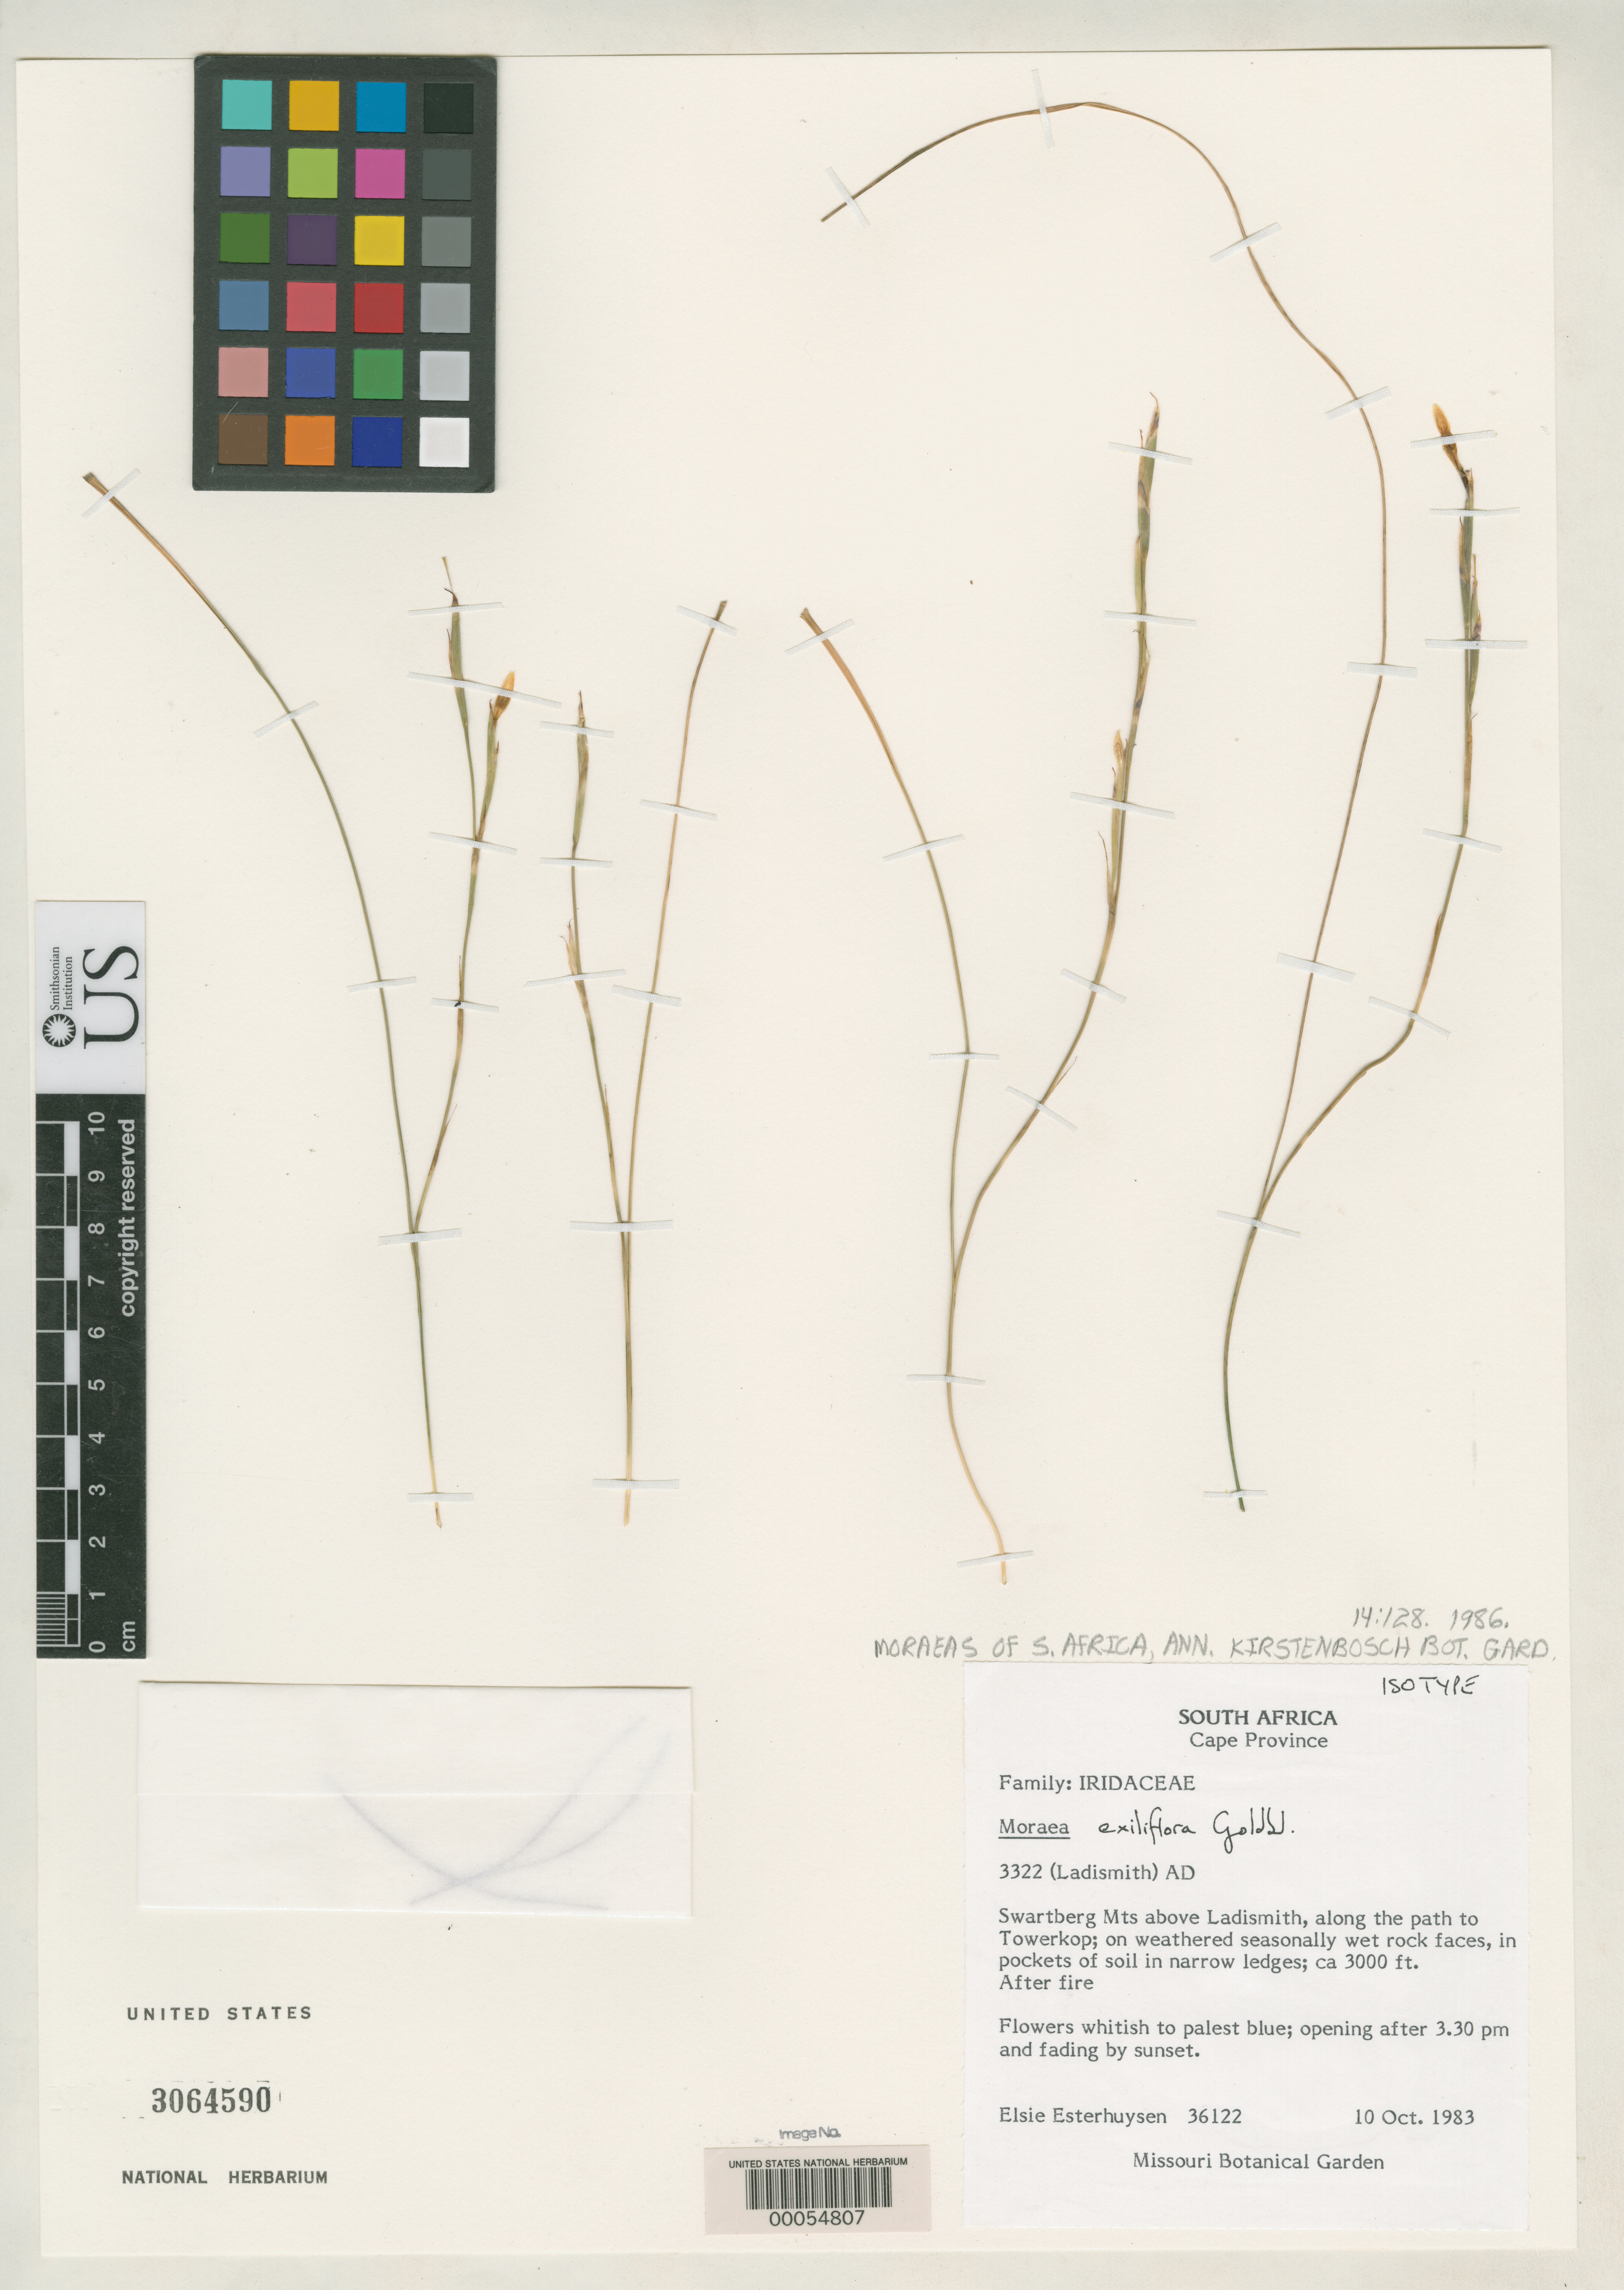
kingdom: Plantae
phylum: Tracheophyta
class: Liliopsida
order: Asparagales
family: Iridaceae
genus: Moraea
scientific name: Moraea exiliflora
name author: Goldblatt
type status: Isotype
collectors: E. E. Esterhuysen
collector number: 36122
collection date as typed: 10 Oct 1983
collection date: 1983-10-10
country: South Africa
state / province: Western Cape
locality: Swartberg Mountains above Ladismith, along path to Towerkop.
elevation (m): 914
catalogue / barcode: US 3064590